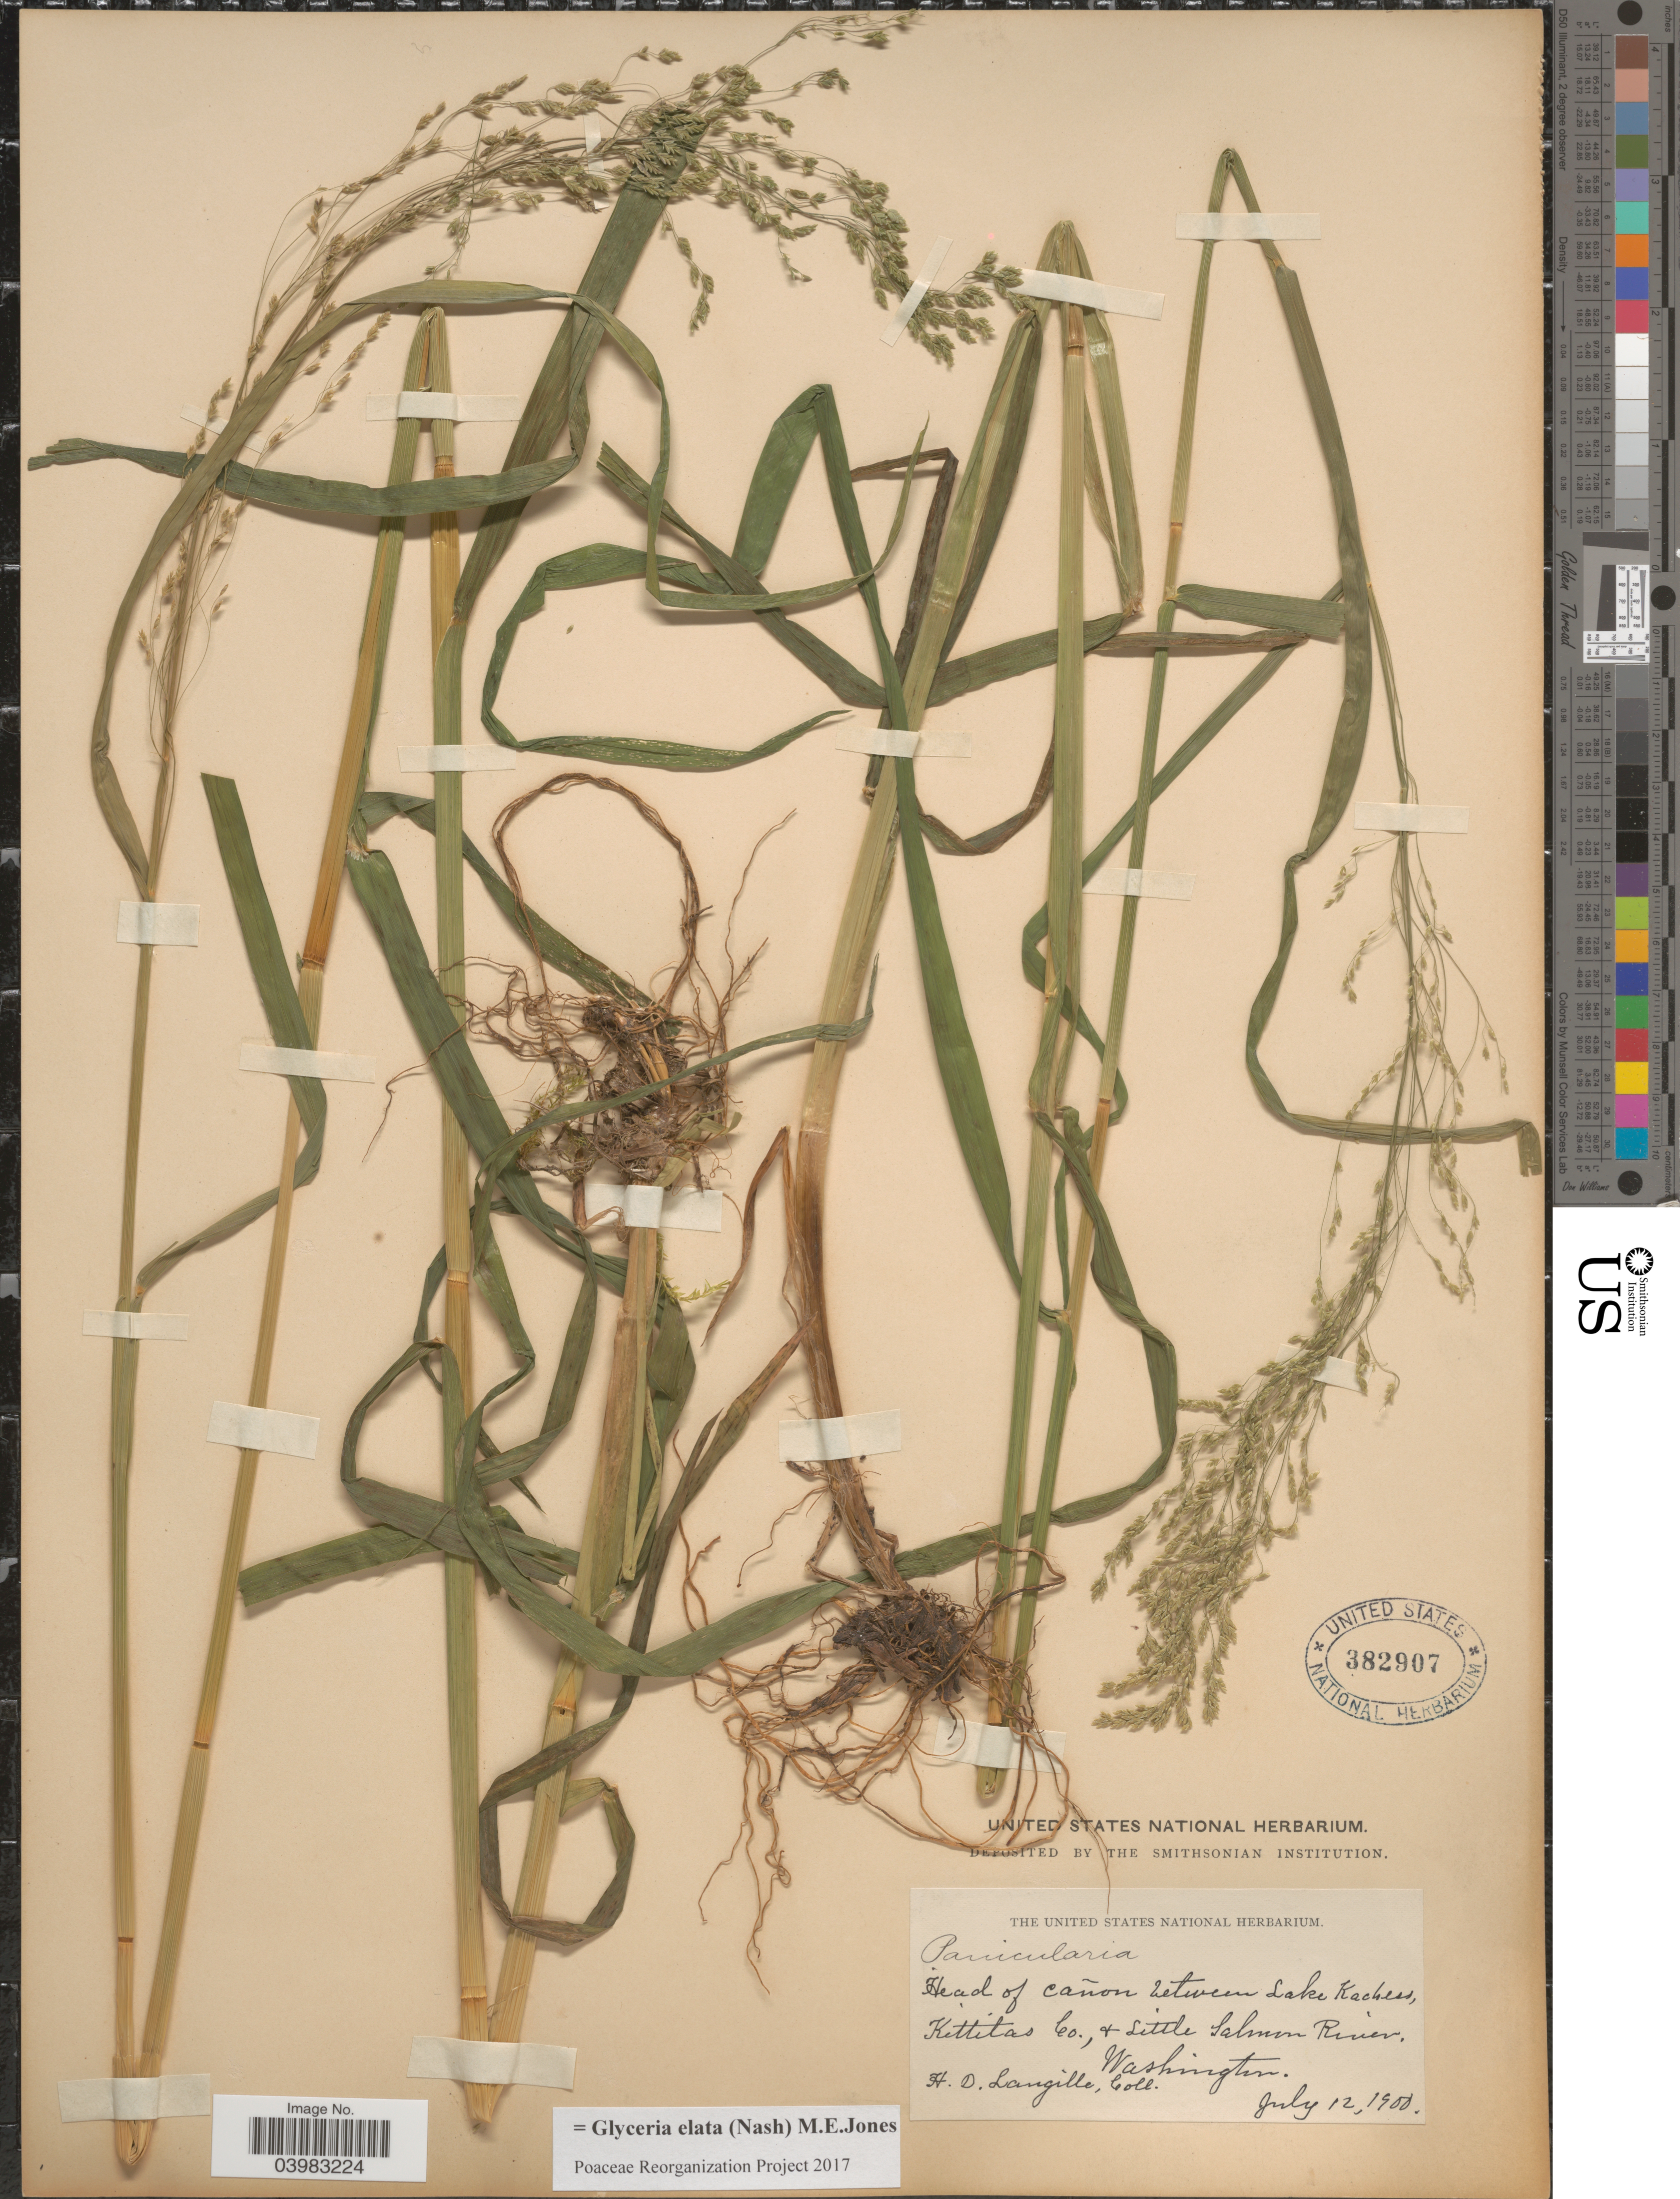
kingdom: Plantae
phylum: Tracheophyta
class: Liliopsida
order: Poales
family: Poaceae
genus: Glyceria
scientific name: Glyceria elata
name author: (Nash) M.E. Jones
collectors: H. Langille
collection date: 1900-07-12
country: United States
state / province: Washington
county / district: Kittitas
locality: Head of cañon between Lake Kachess, Kittitas Co., + Little Salmon River.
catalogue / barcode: US 382907